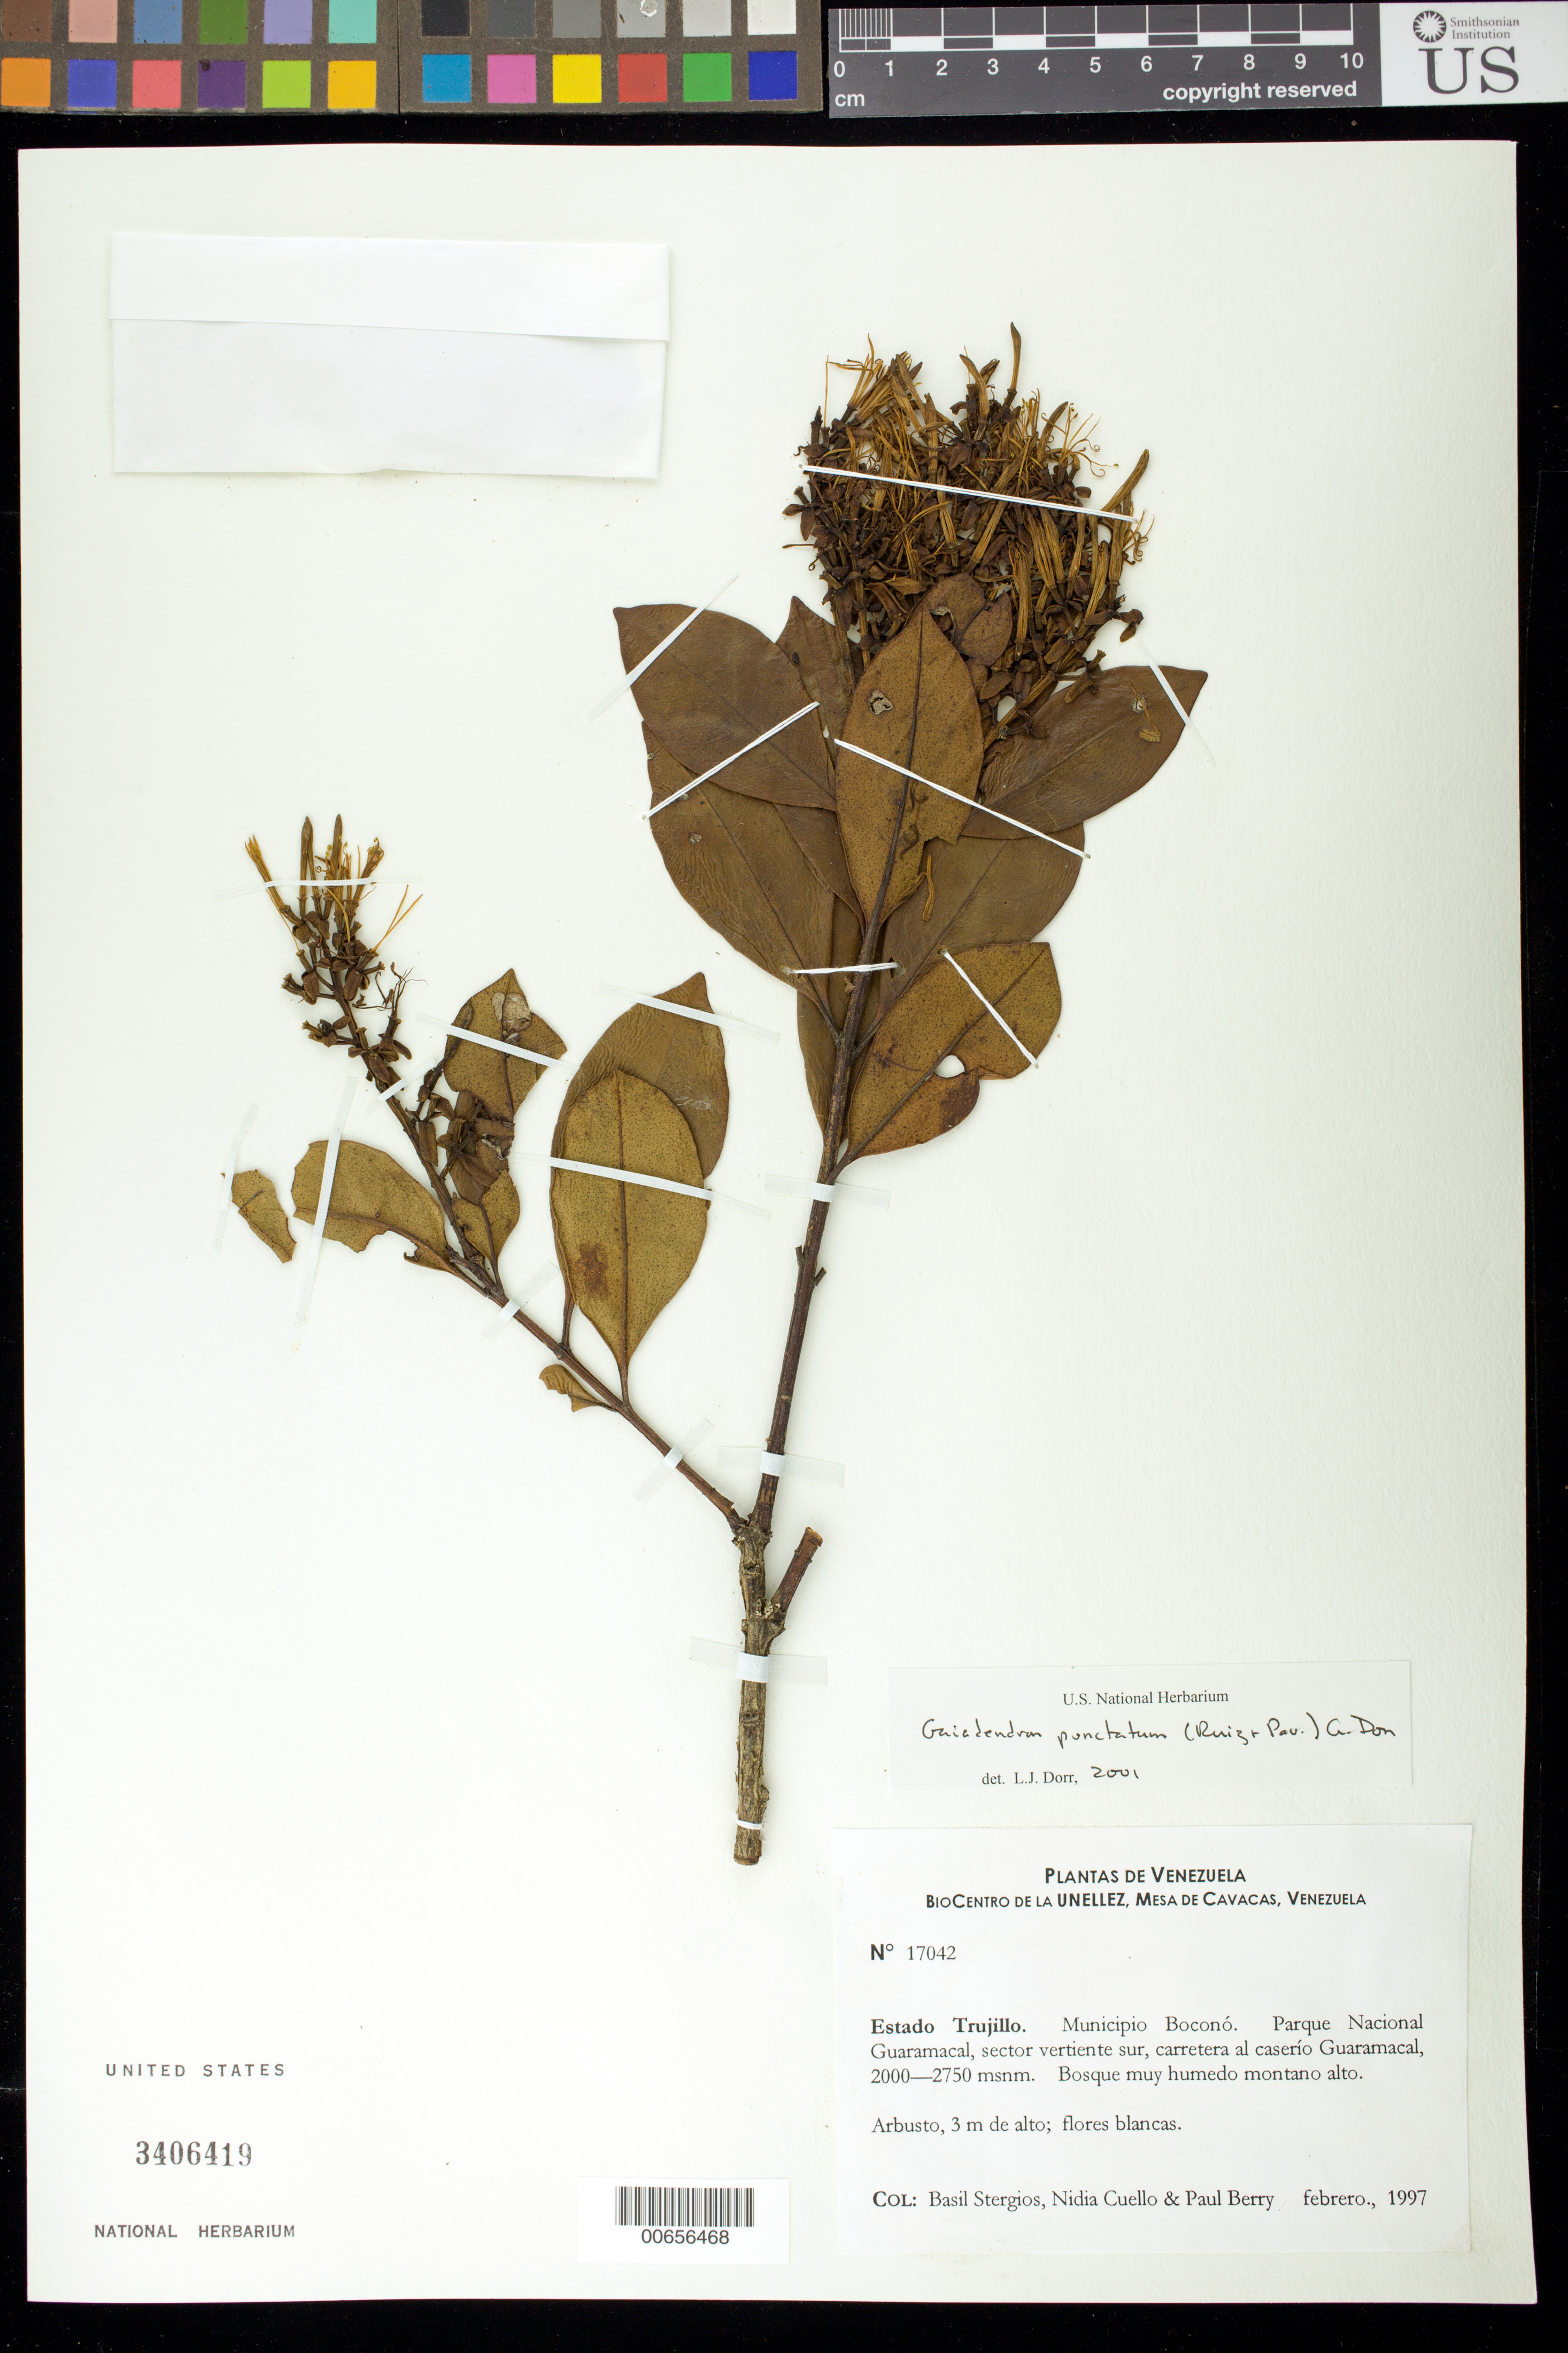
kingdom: Plantae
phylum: Tracheophyta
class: Magnoliopsida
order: Santalales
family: Loranthaceae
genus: Gaiadendron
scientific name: Gaiadendron punctatum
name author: (Ruiz & Pav.) G. Don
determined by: Dorr, L. J., (BOT), Smithsonian Institution - National Museum of Natural History (UNITED STATES)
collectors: B. G. Stergios, N. L. Cuello & P. Berry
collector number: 17042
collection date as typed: Feb 1997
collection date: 1997-02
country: Venezuela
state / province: Trujillo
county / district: Boconó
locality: Parque Nacional Guaramacal. Sector vertiente S. Carretera al caserío Guaramacal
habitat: Bosque muy húmedo montano alto.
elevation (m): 2000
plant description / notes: COL, CTES, NY, PORT, US, VEN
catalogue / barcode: US 3406419